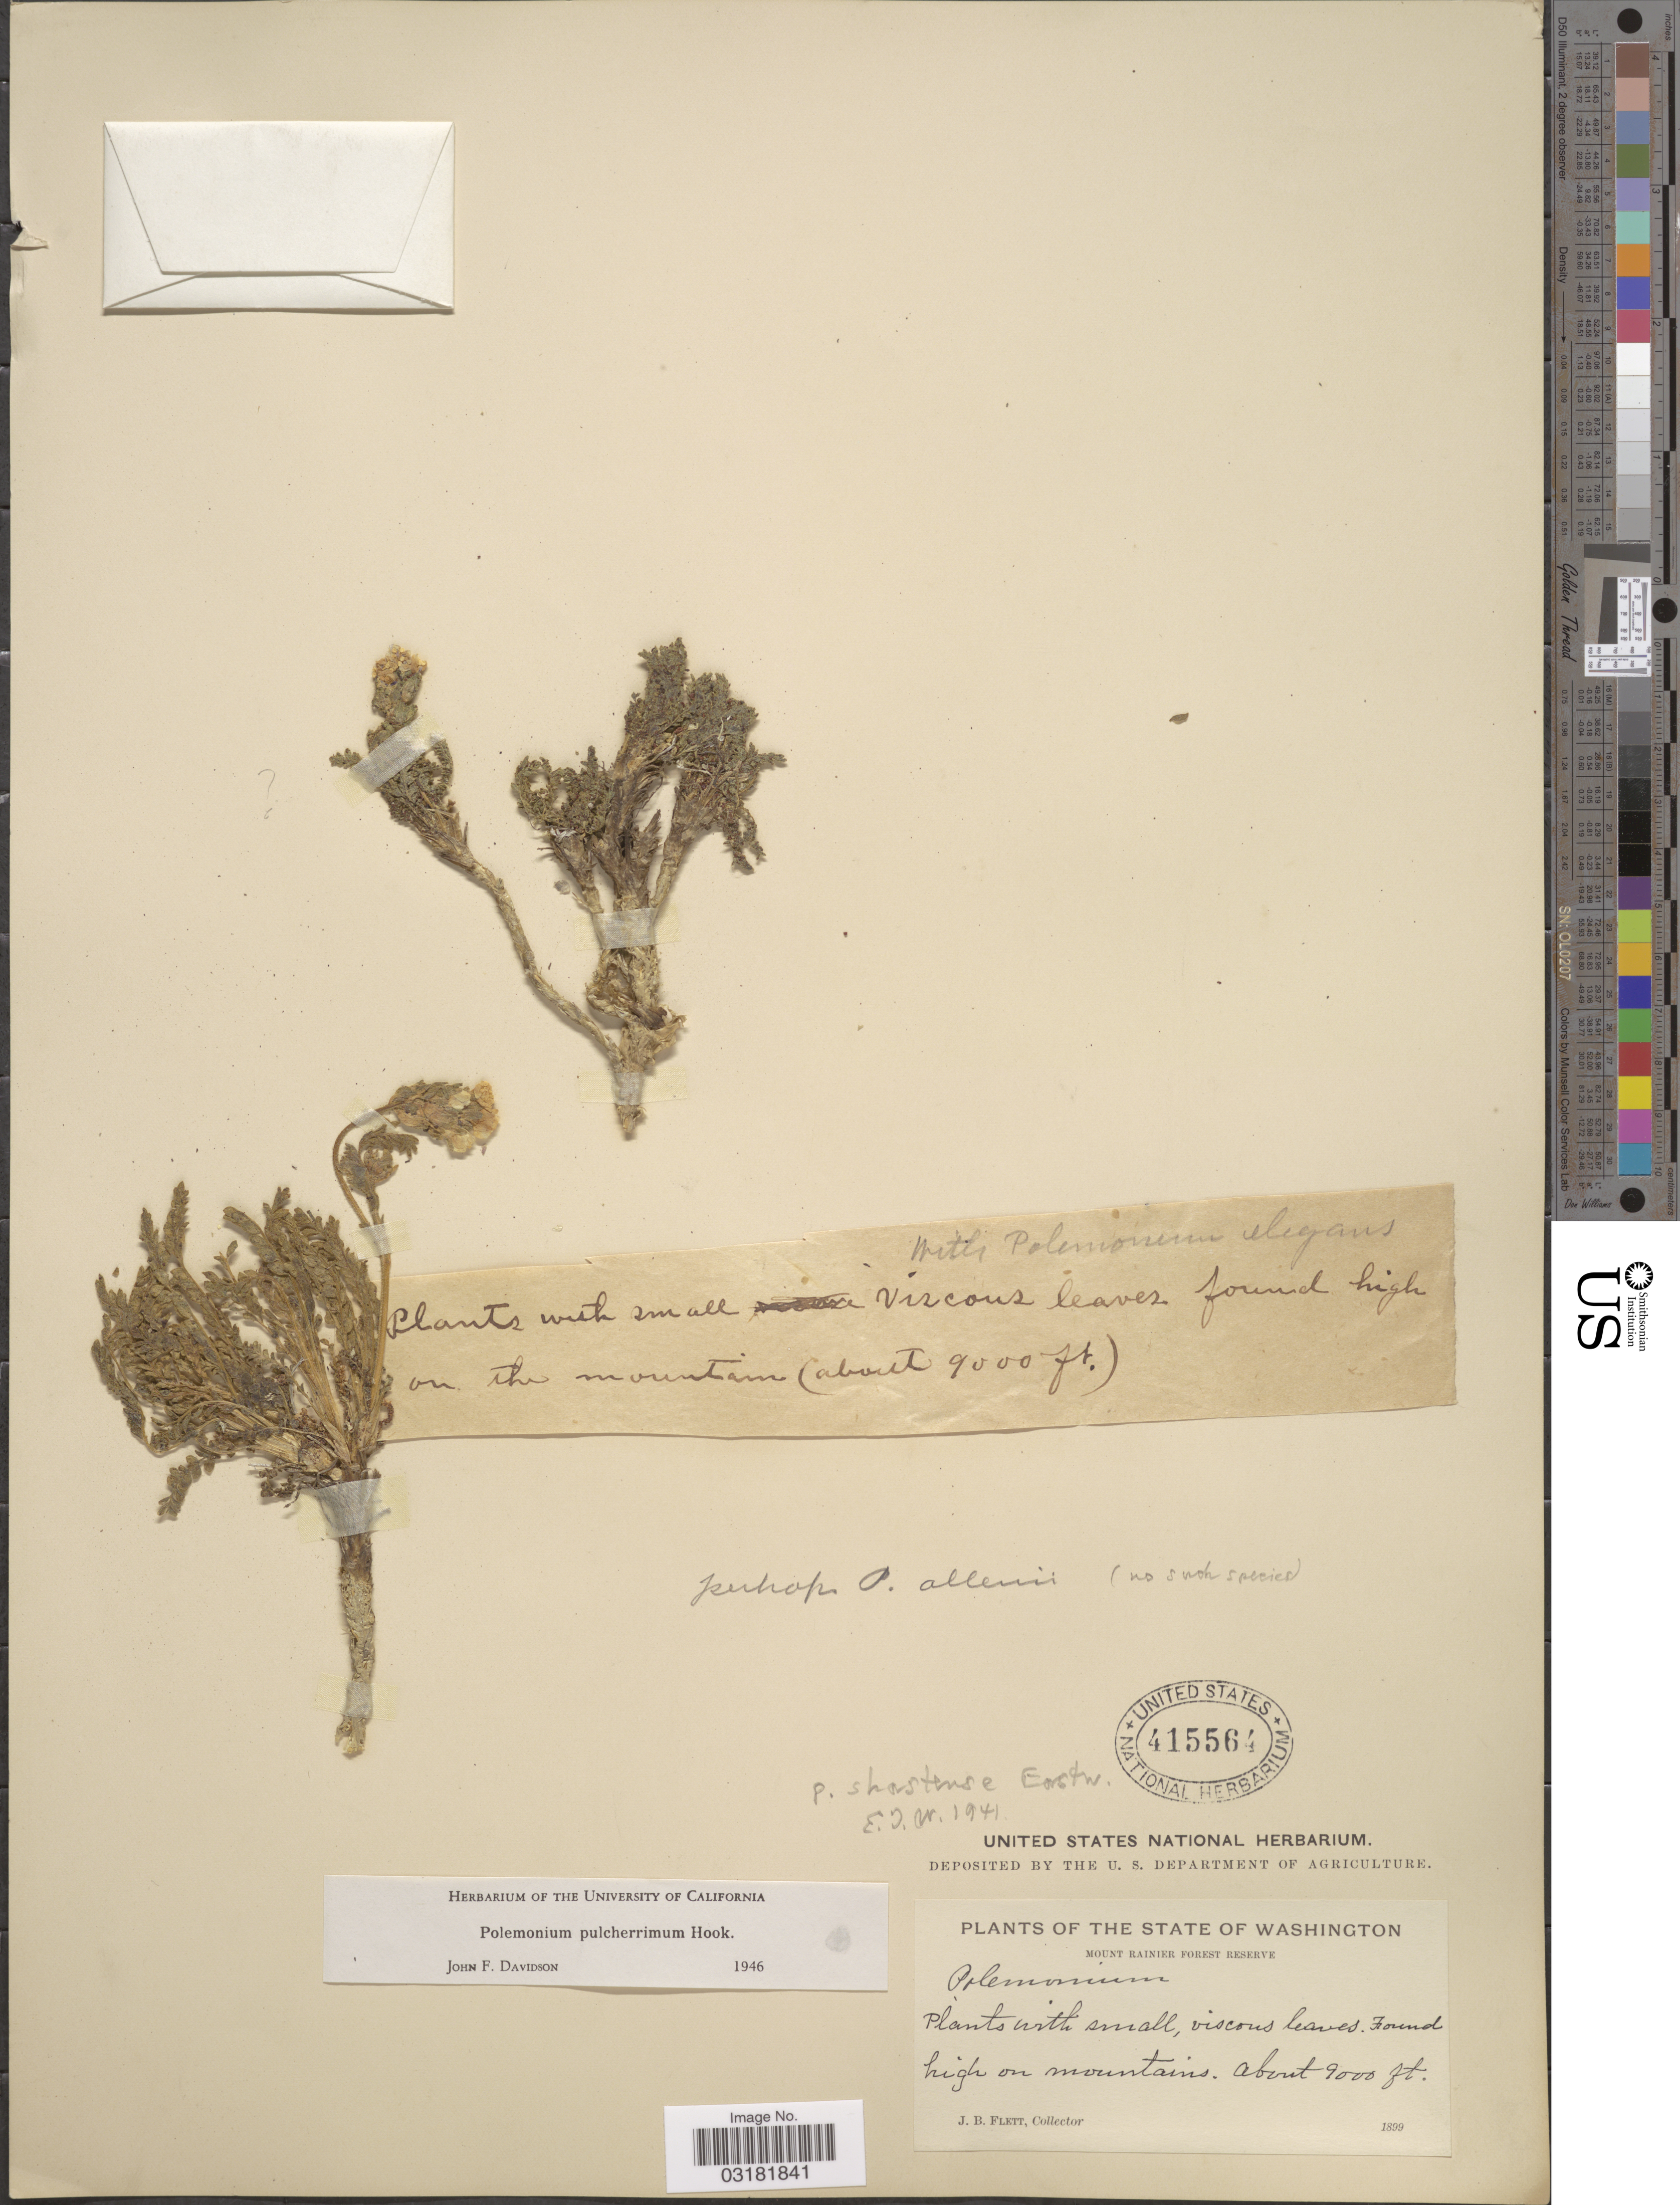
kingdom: Plantae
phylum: Tracheophyta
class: Magnoliopsida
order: Ericales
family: Polemoniaceae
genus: Polemonium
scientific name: Polemonium pulcherrimum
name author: Hook.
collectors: J. Flett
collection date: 1899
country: United States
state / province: Washington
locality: Mount Rainier Forest Reserve.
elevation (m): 2743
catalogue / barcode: US 415564